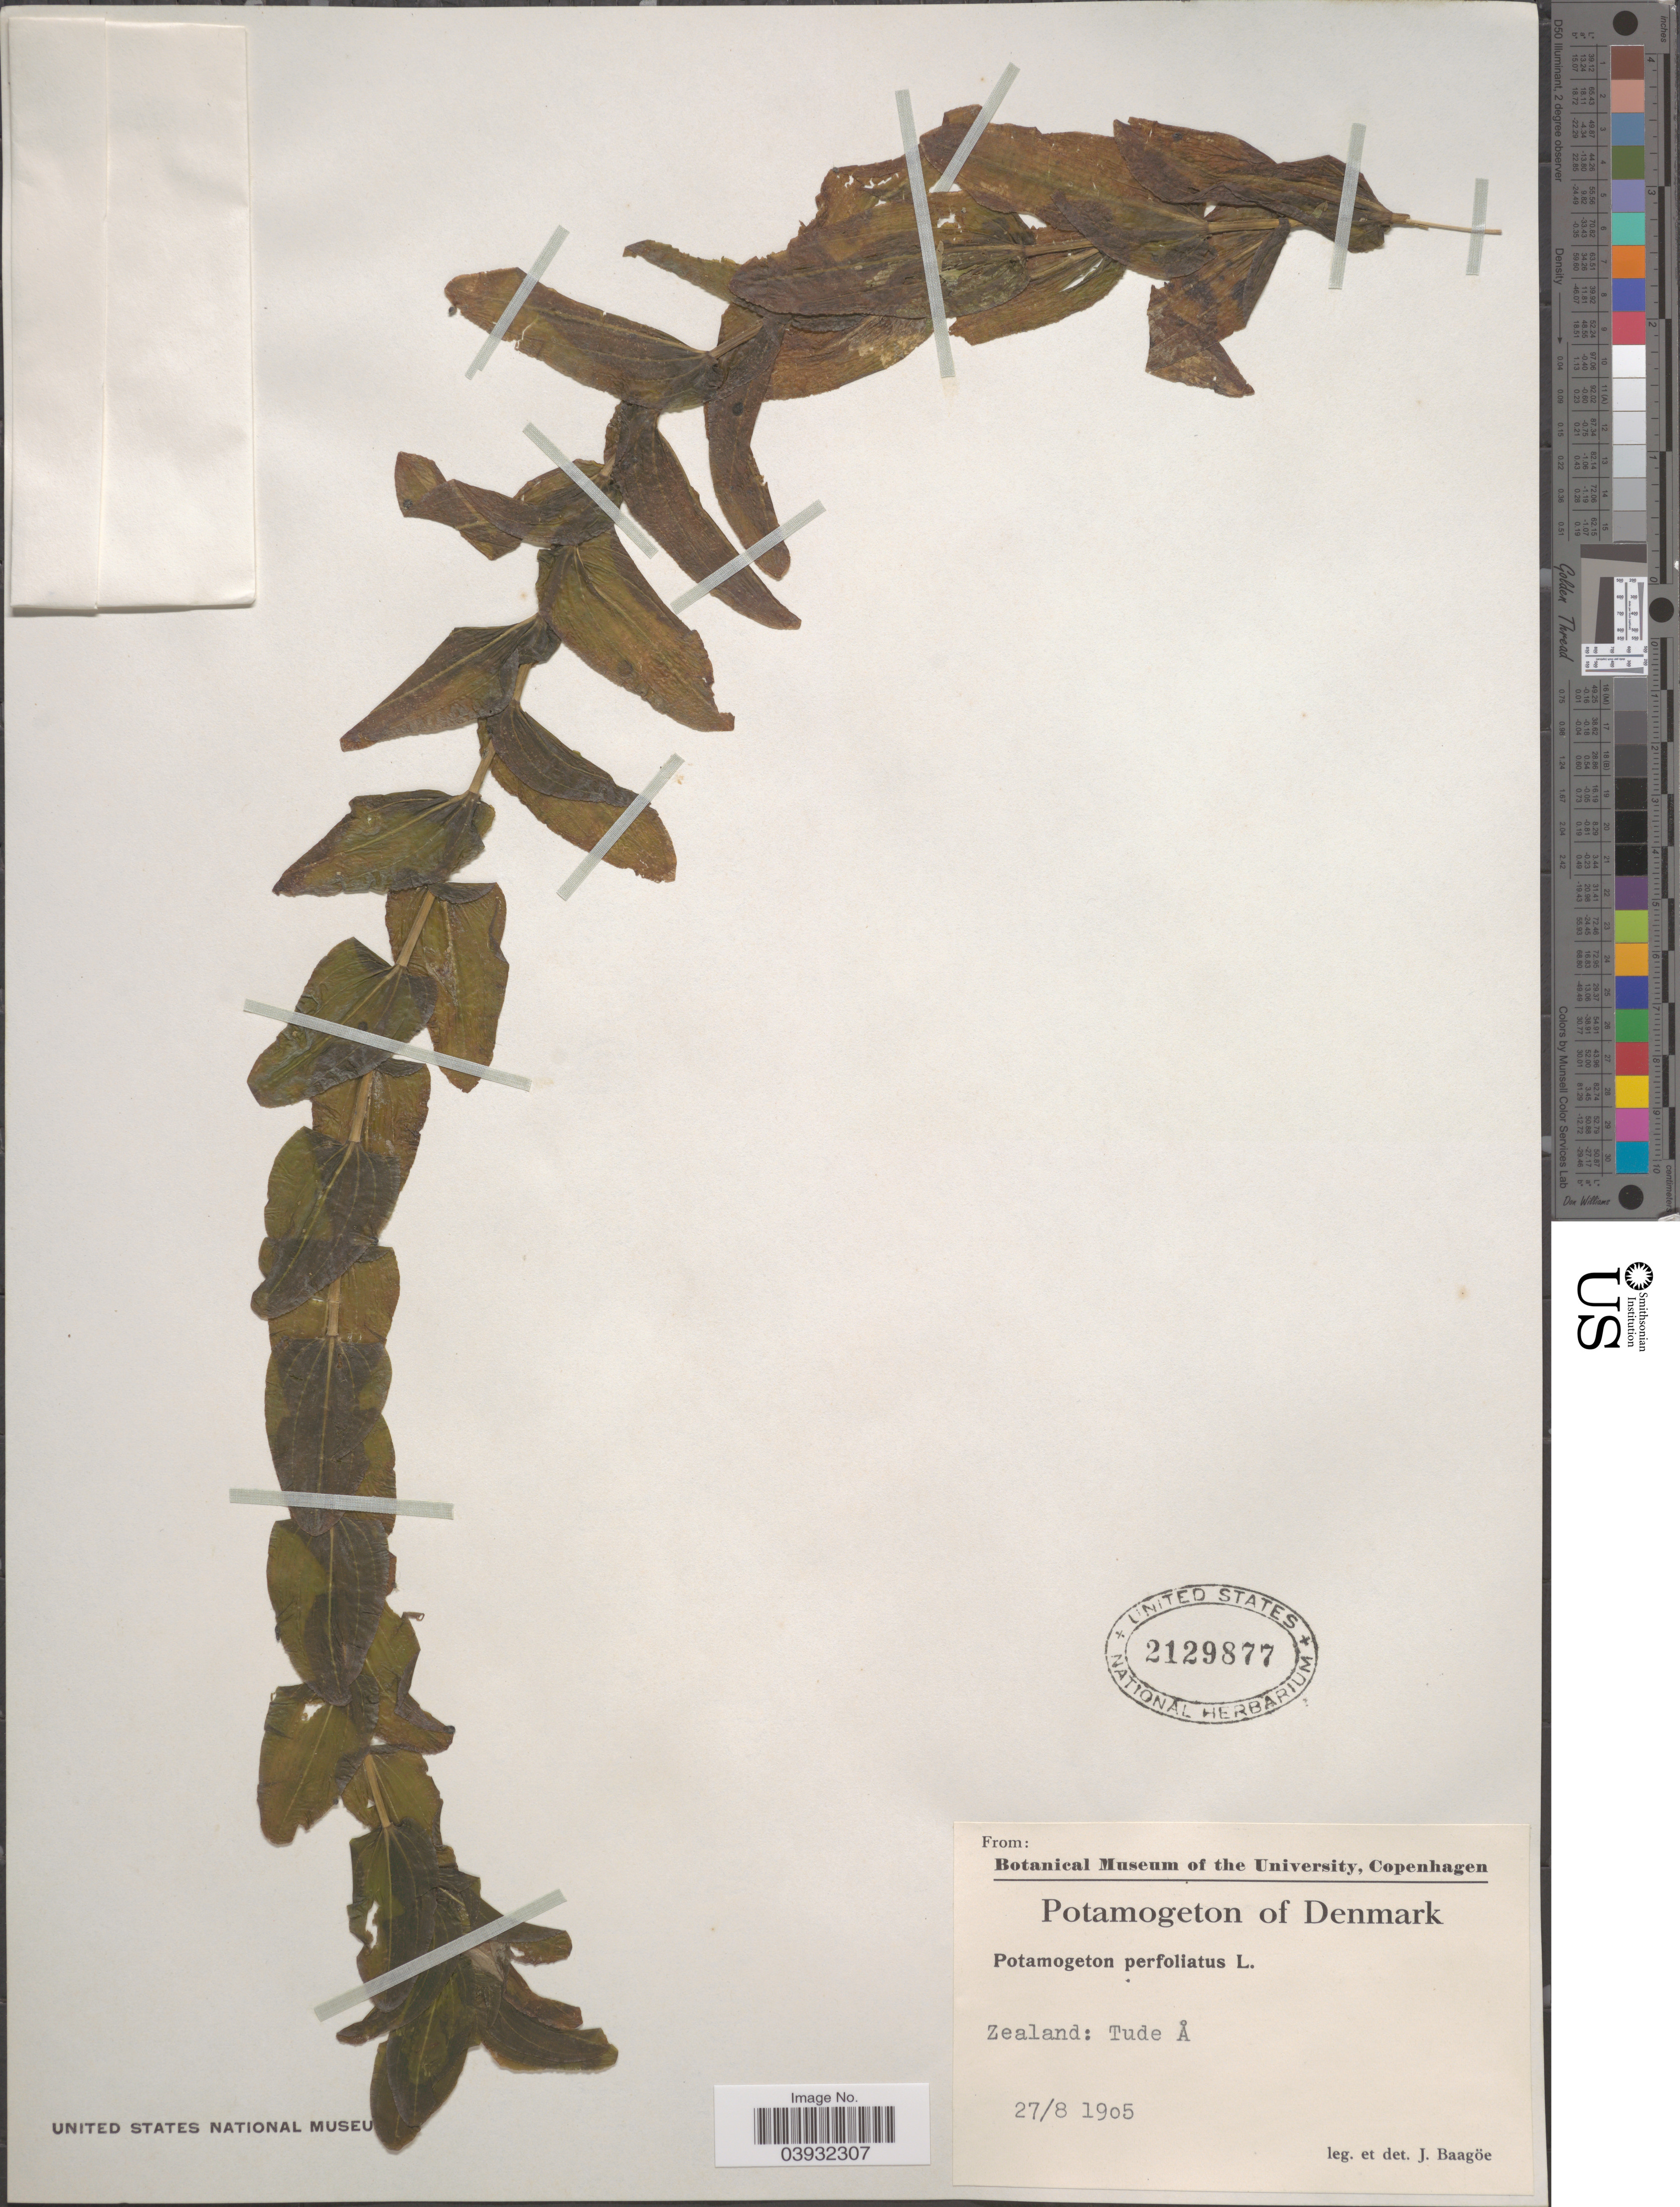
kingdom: Plantae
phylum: Tracheophyta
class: Liliopsida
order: Alismatales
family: Potamogetonaceae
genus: Potamogeton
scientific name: Potamogeton perfoliatus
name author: L.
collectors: J. Baagoe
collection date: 1905-08-27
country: Denmark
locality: Zealnd: Tude Å.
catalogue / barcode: US 2129877